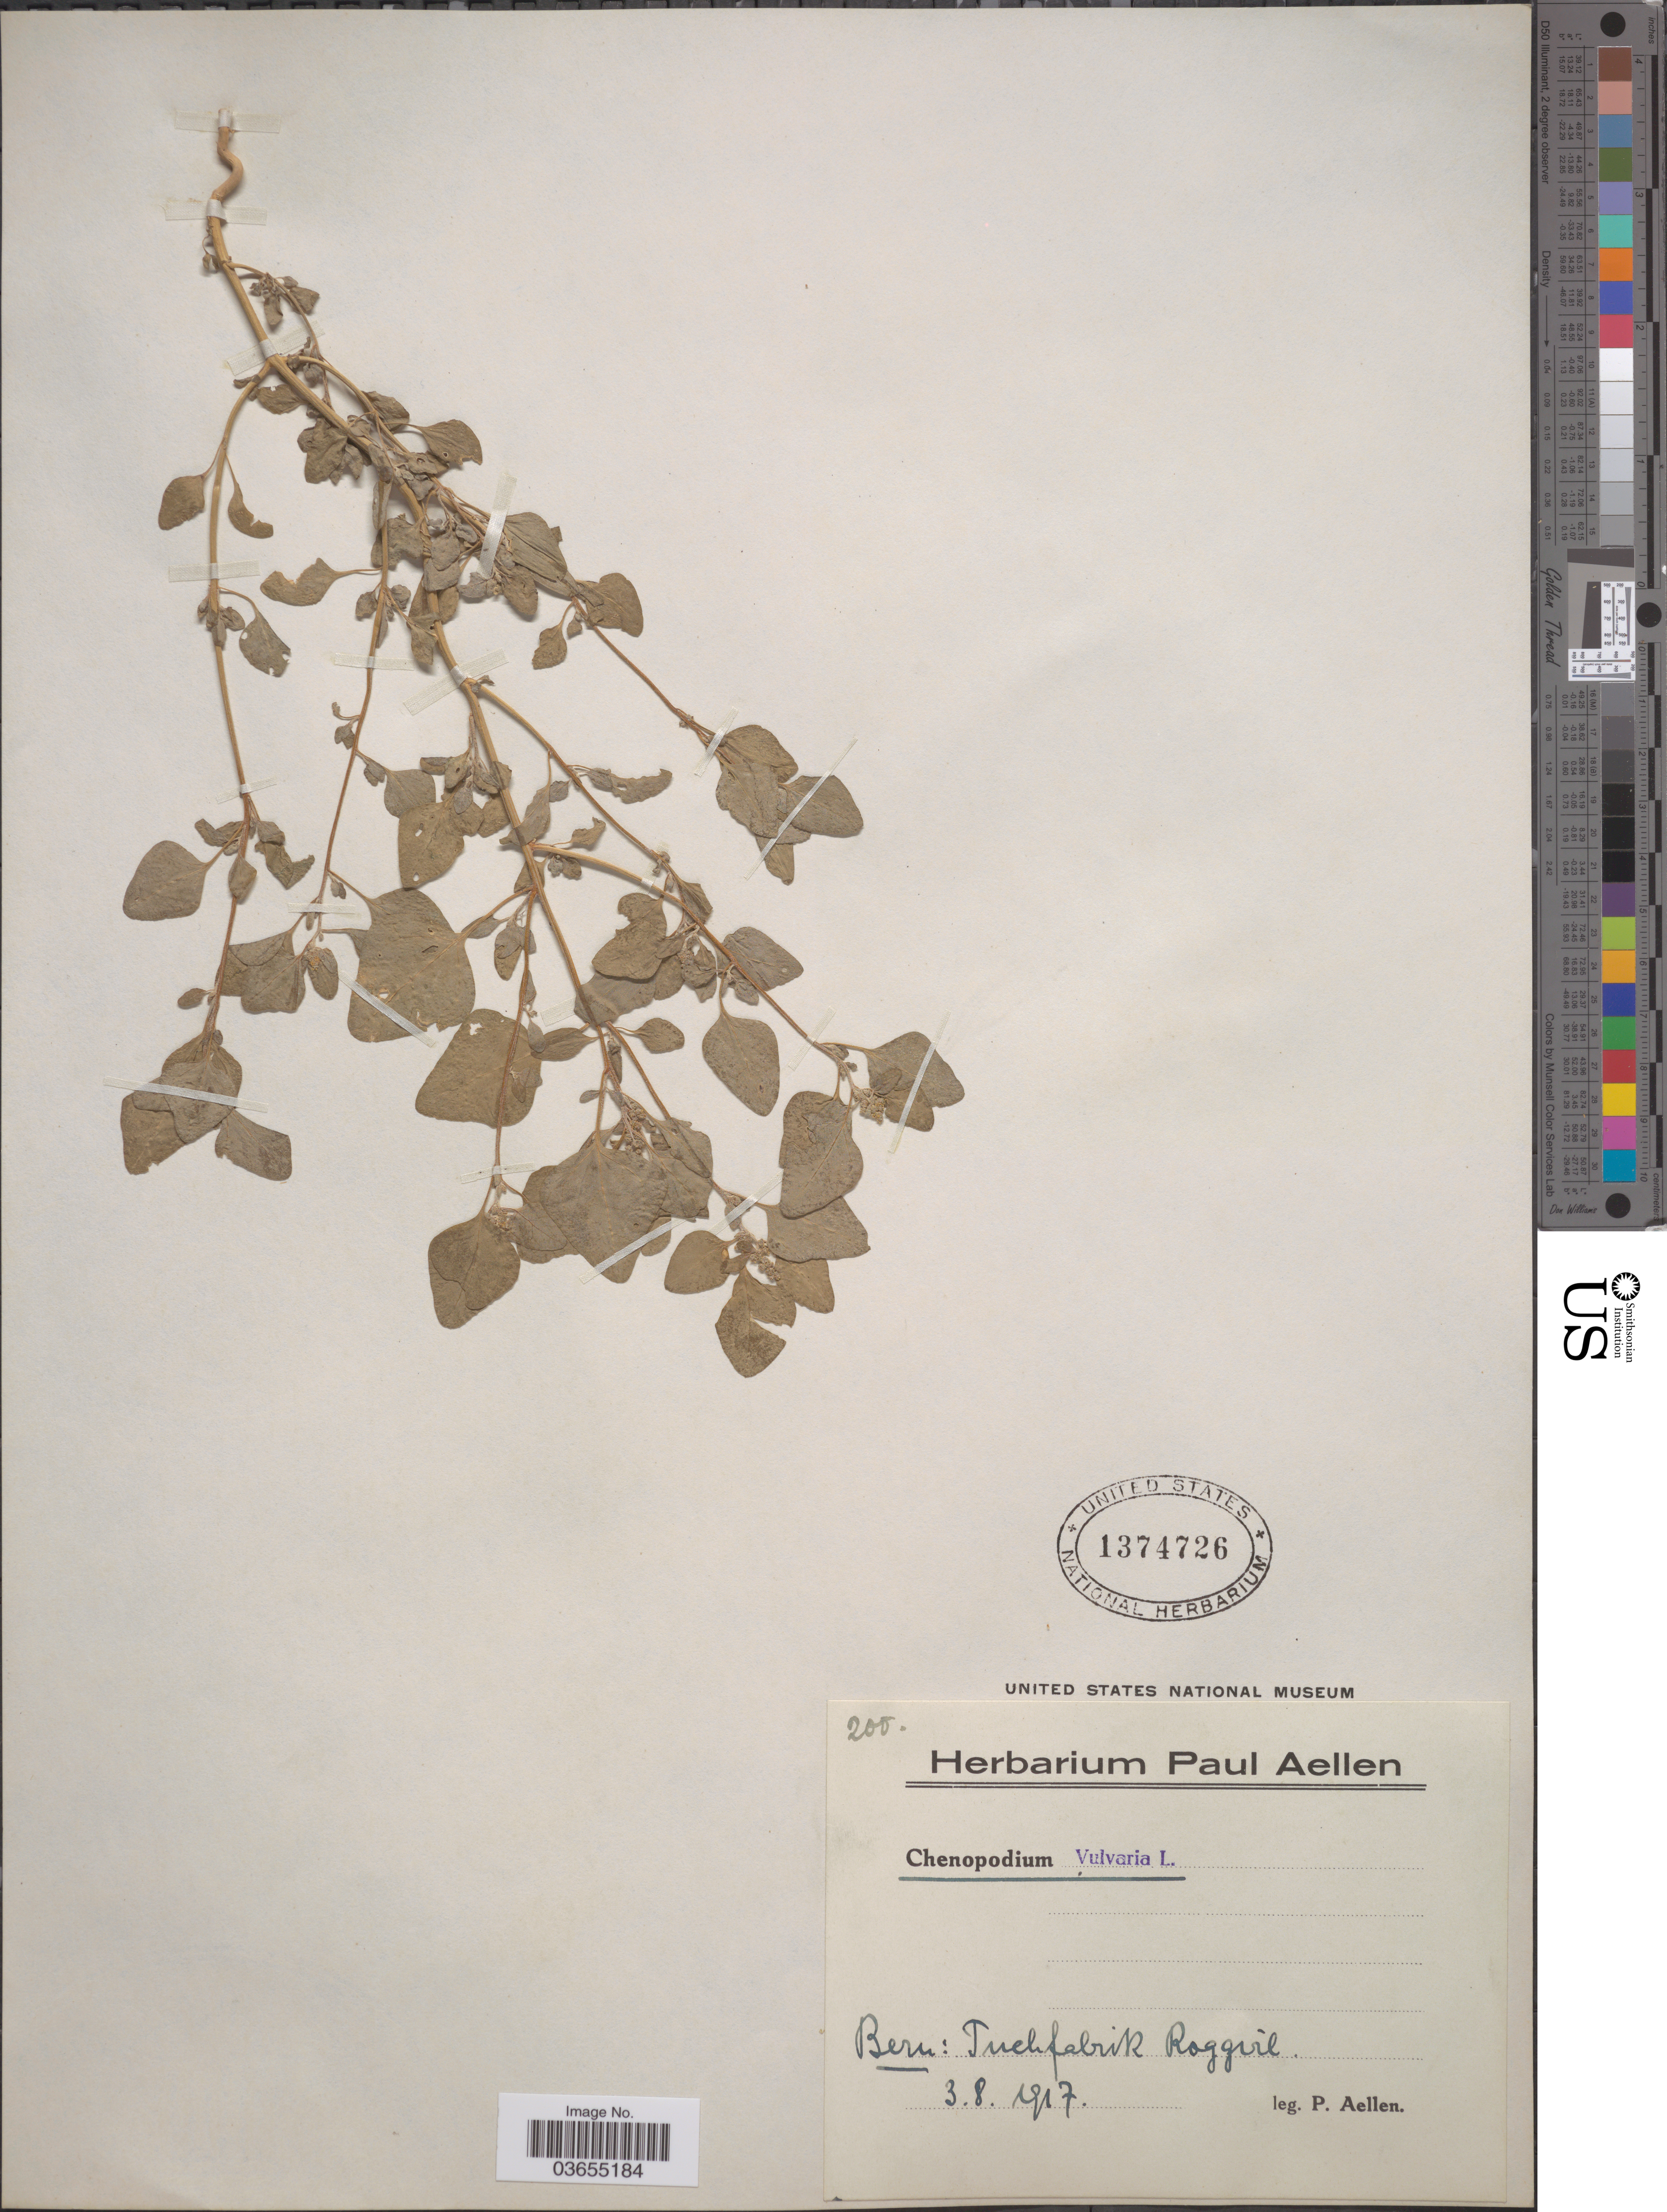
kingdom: Plantae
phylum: Tracheophyta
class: Magnoliopsida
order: Caryophyllales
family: Amaranthaceae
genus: Chenopodium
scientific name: Chenopodium vulvaria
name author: L.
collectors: P. Aellen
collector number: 205*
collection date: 1917-08-03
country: Switzerland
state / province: Bern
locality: Tuchfabrik Roggvil.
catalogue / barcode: US 1374726